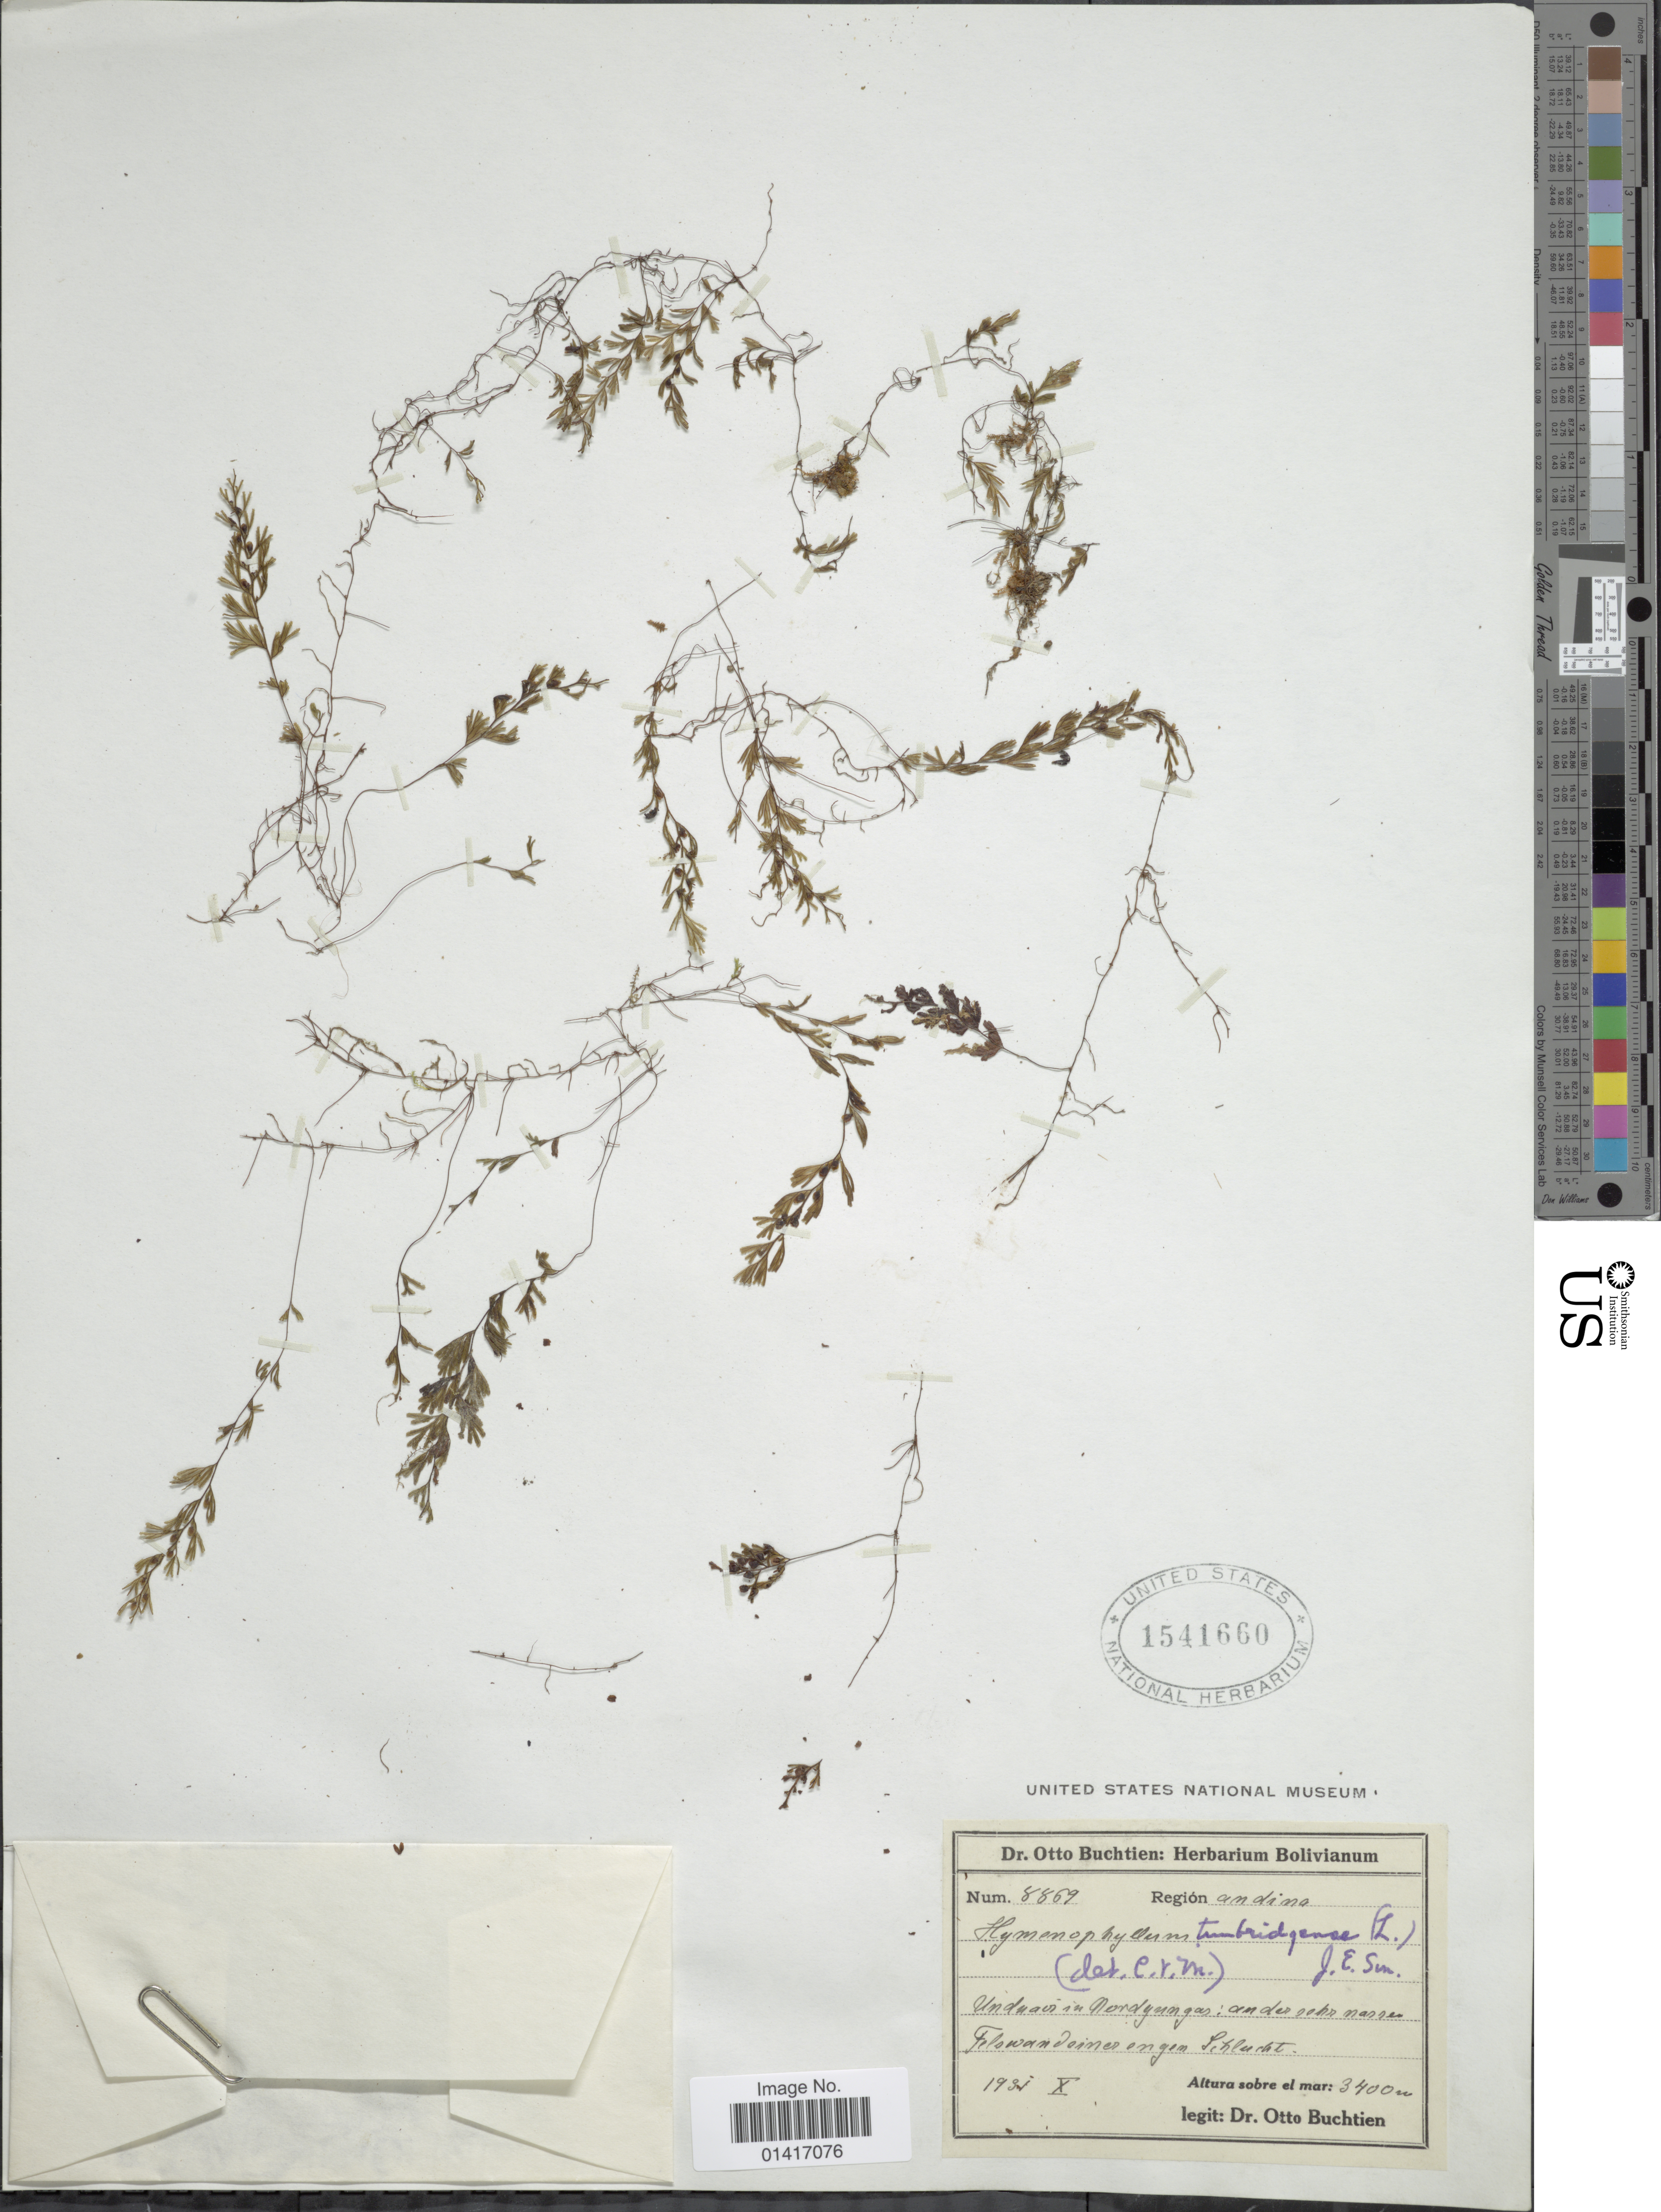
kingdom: Plantae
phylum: Tracheophyta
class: Polypodiopsida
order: Hymenophyllales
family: Hymenophyllaceae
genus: Hymenophyllum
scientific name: Hymenophyllum tunbrigense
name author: (L.) Small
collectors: O. Buchtien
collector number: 8869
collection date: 1931-10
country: Bolivia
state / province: La Paz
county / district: Nor Yungas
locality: Region andina. Unduavi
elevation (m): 3400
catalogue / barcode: US 1541660